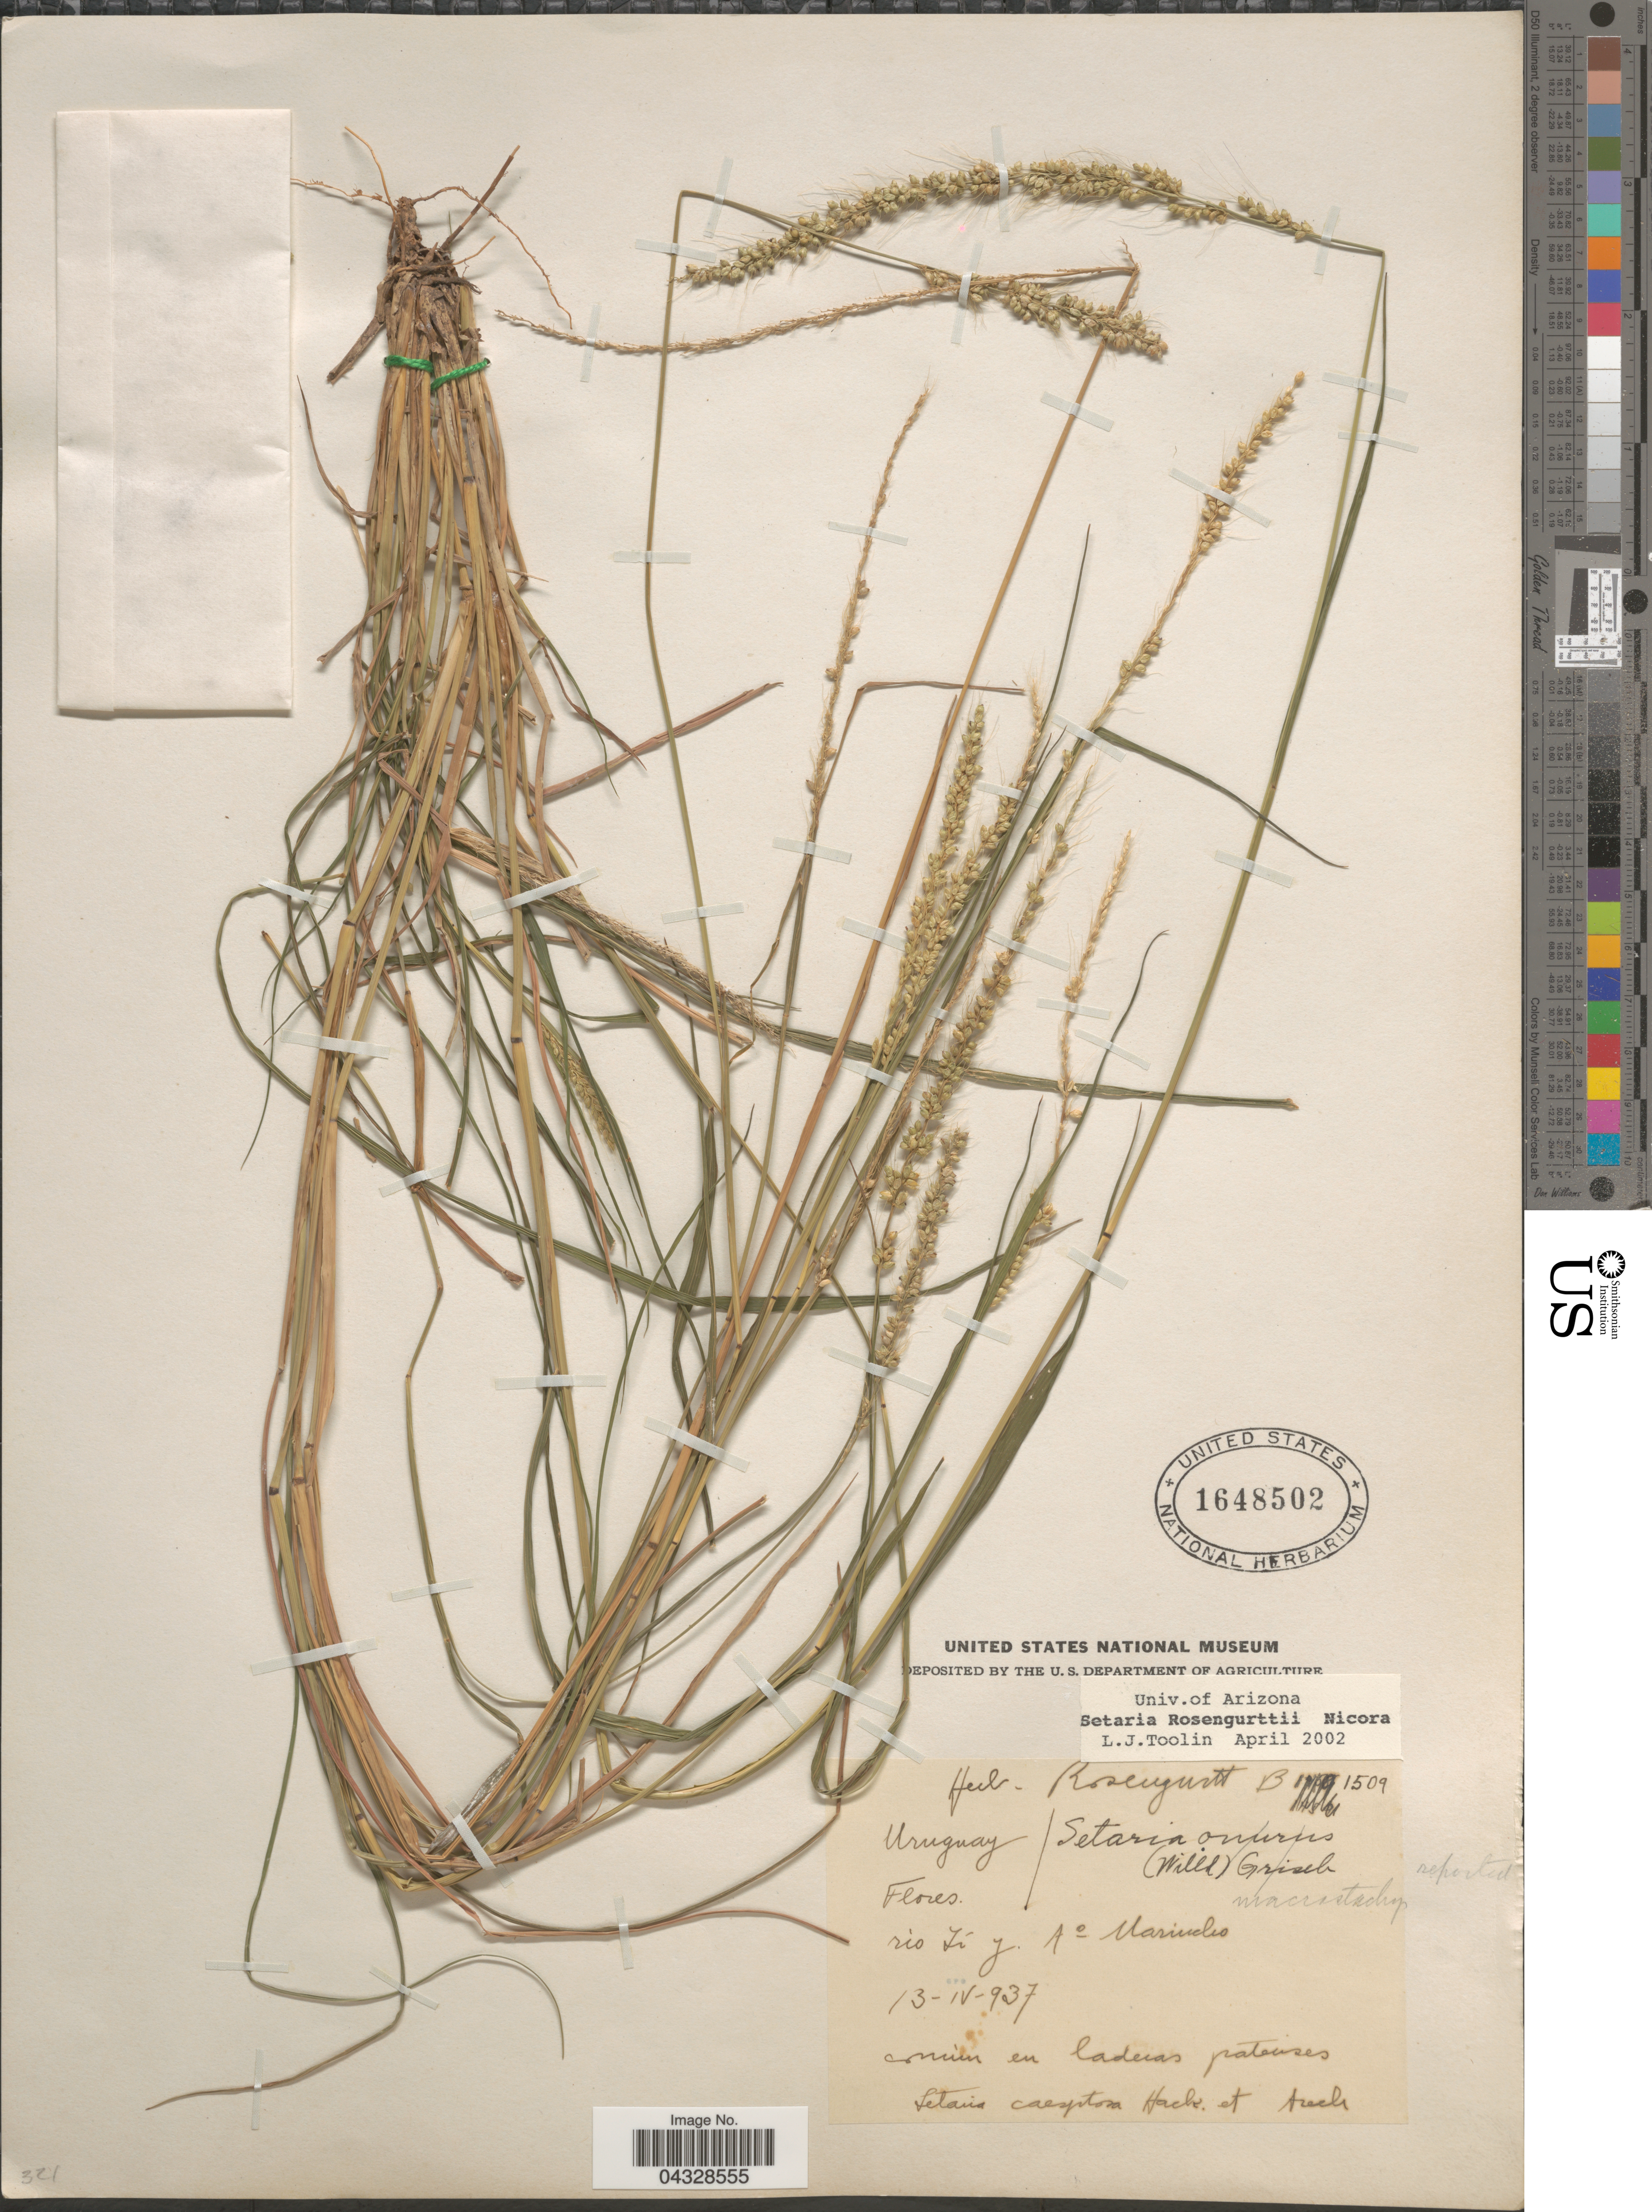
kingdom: Plantae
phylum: Tracheophyta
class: Liliopsida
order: Poales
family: Poaceae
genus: Setaria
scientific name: Setaria rosengurttii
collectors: ex herb. Rosengurtt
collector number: B1509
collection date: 1937-04-13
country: Uruguay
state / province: Flores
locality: Rio Yi y A° Marincho.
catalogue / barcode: US 1648502